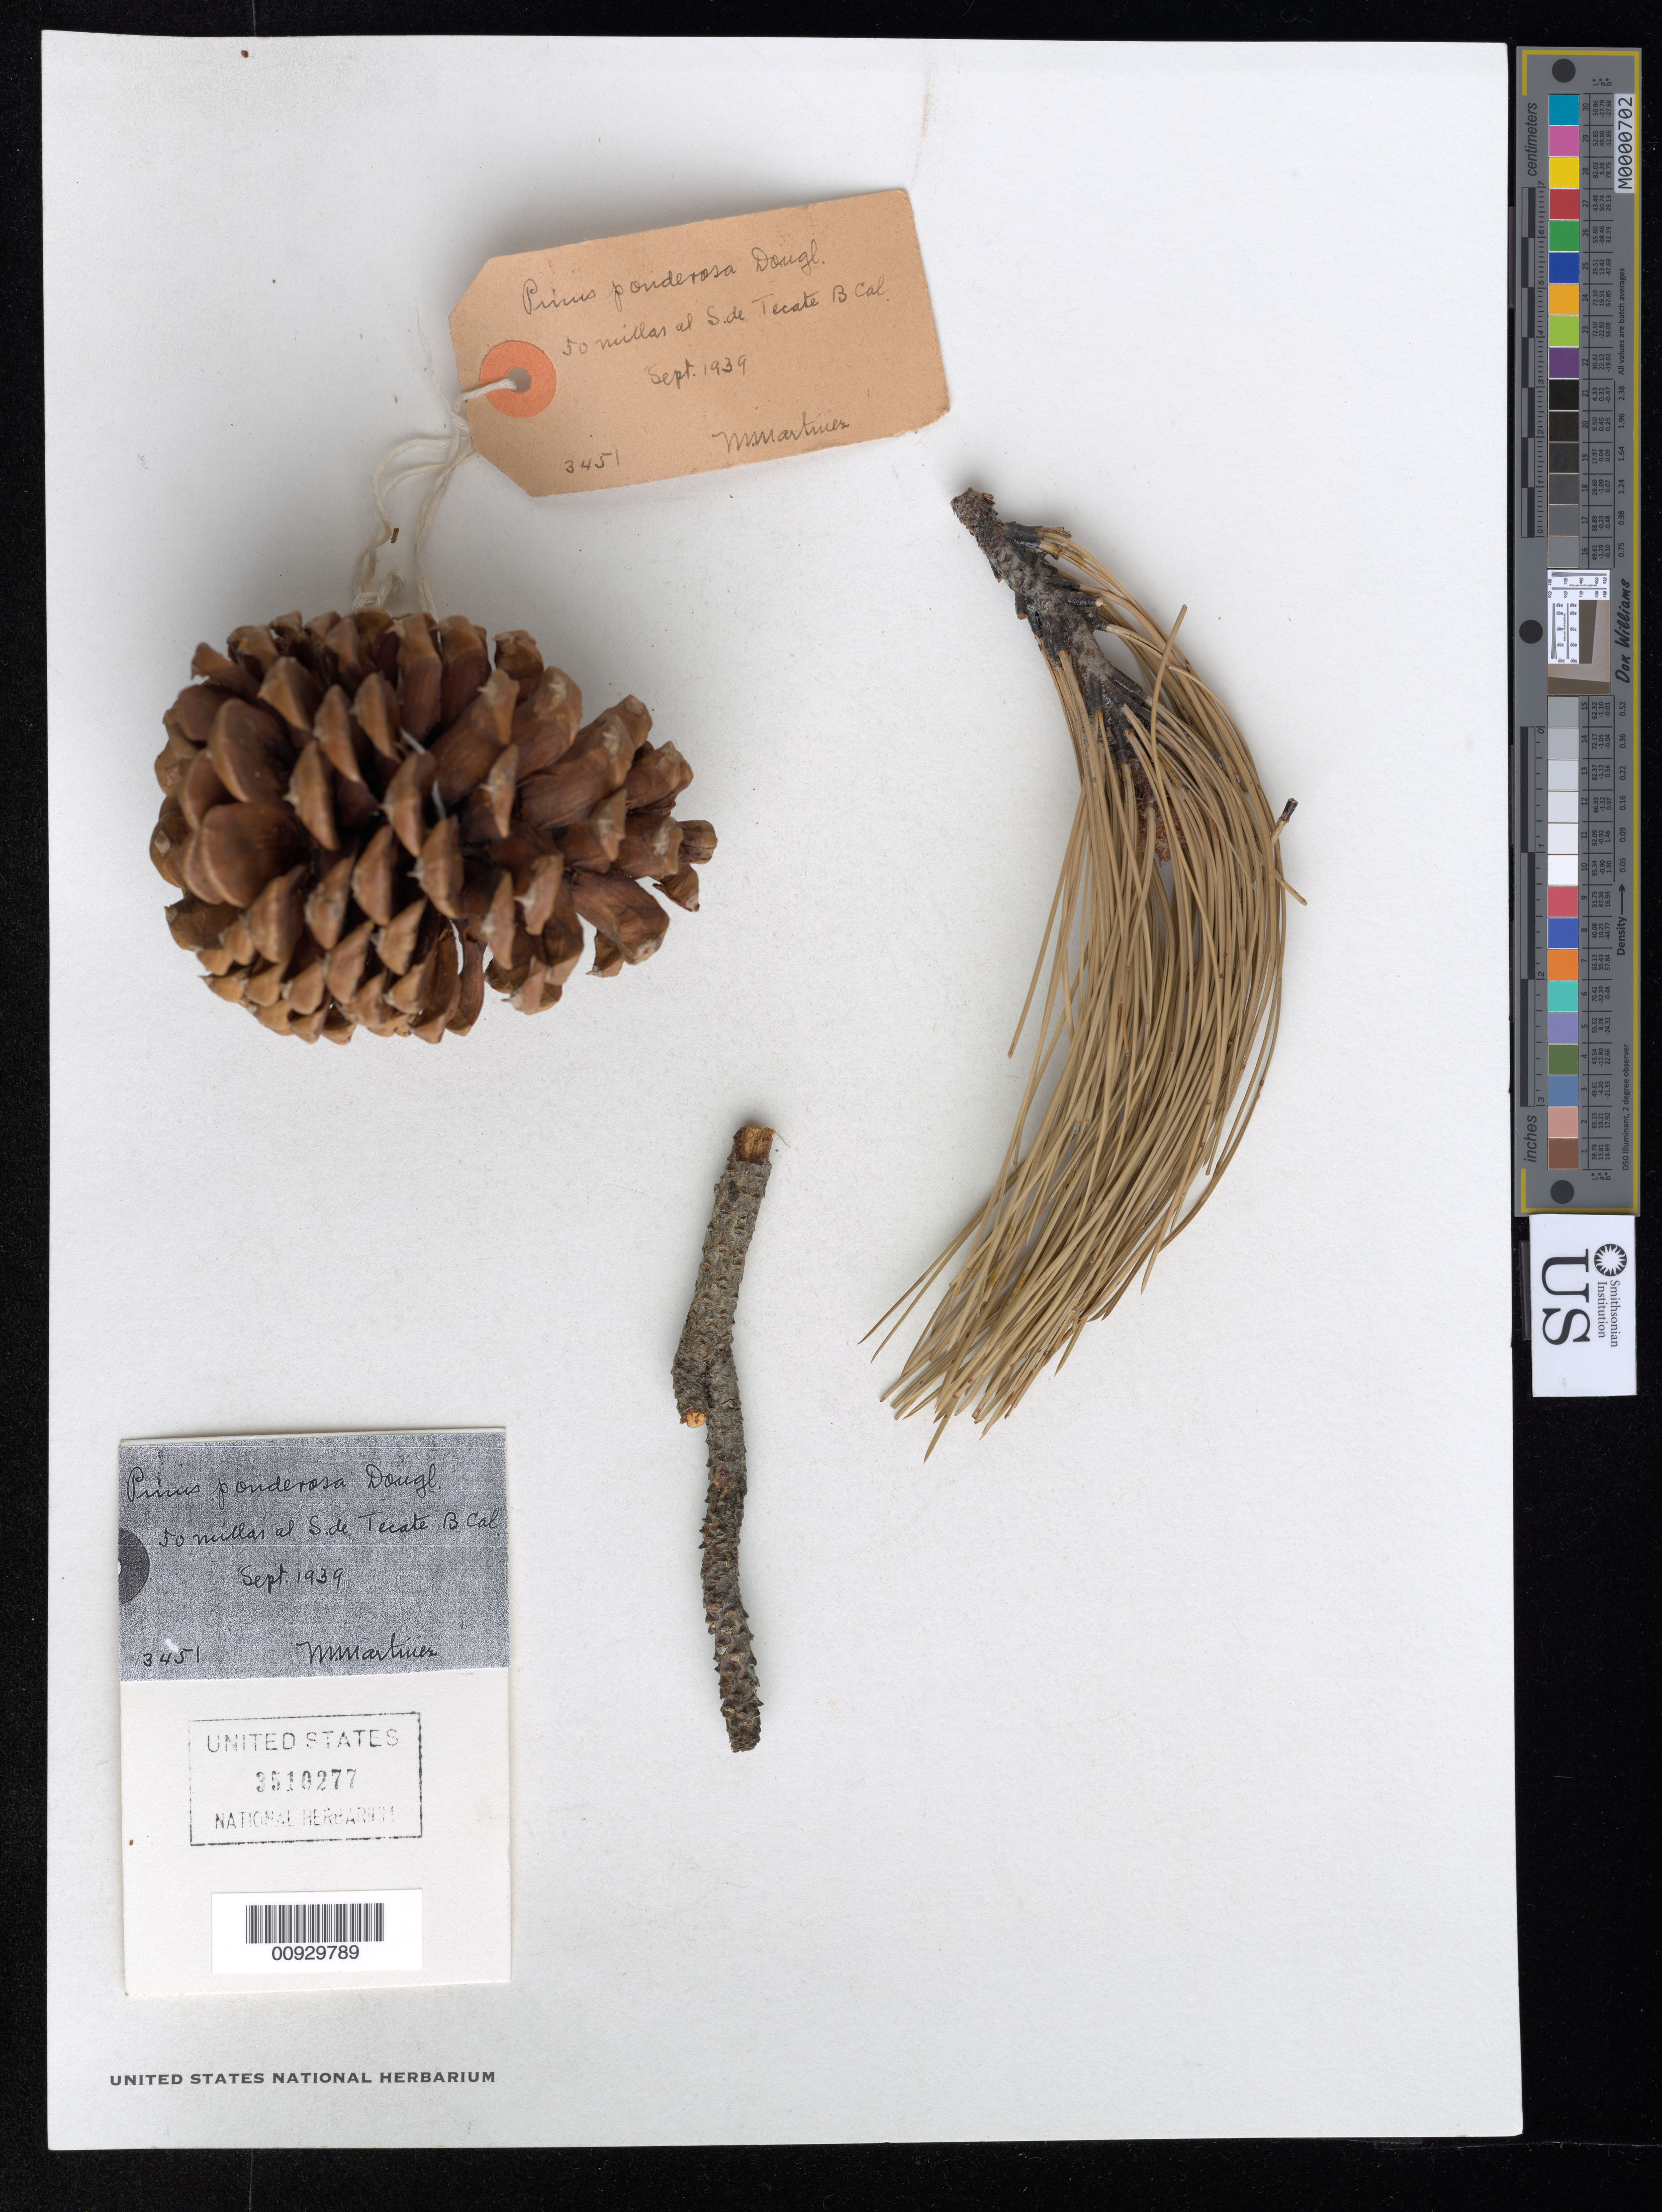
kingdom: Plantae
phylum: Tracheophyta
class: Pinopsida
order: Pinales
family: Pinaceae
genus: Pinus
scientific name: Pinus ponderosa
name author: Douglas ex C. Lawson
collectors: M. Martinez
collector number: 3451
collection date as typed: Sep 1939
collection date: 1939-09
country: Mexico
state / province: Baja California Norte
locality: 50 mi S of Tecate in Baja California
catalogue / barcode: US 3510277